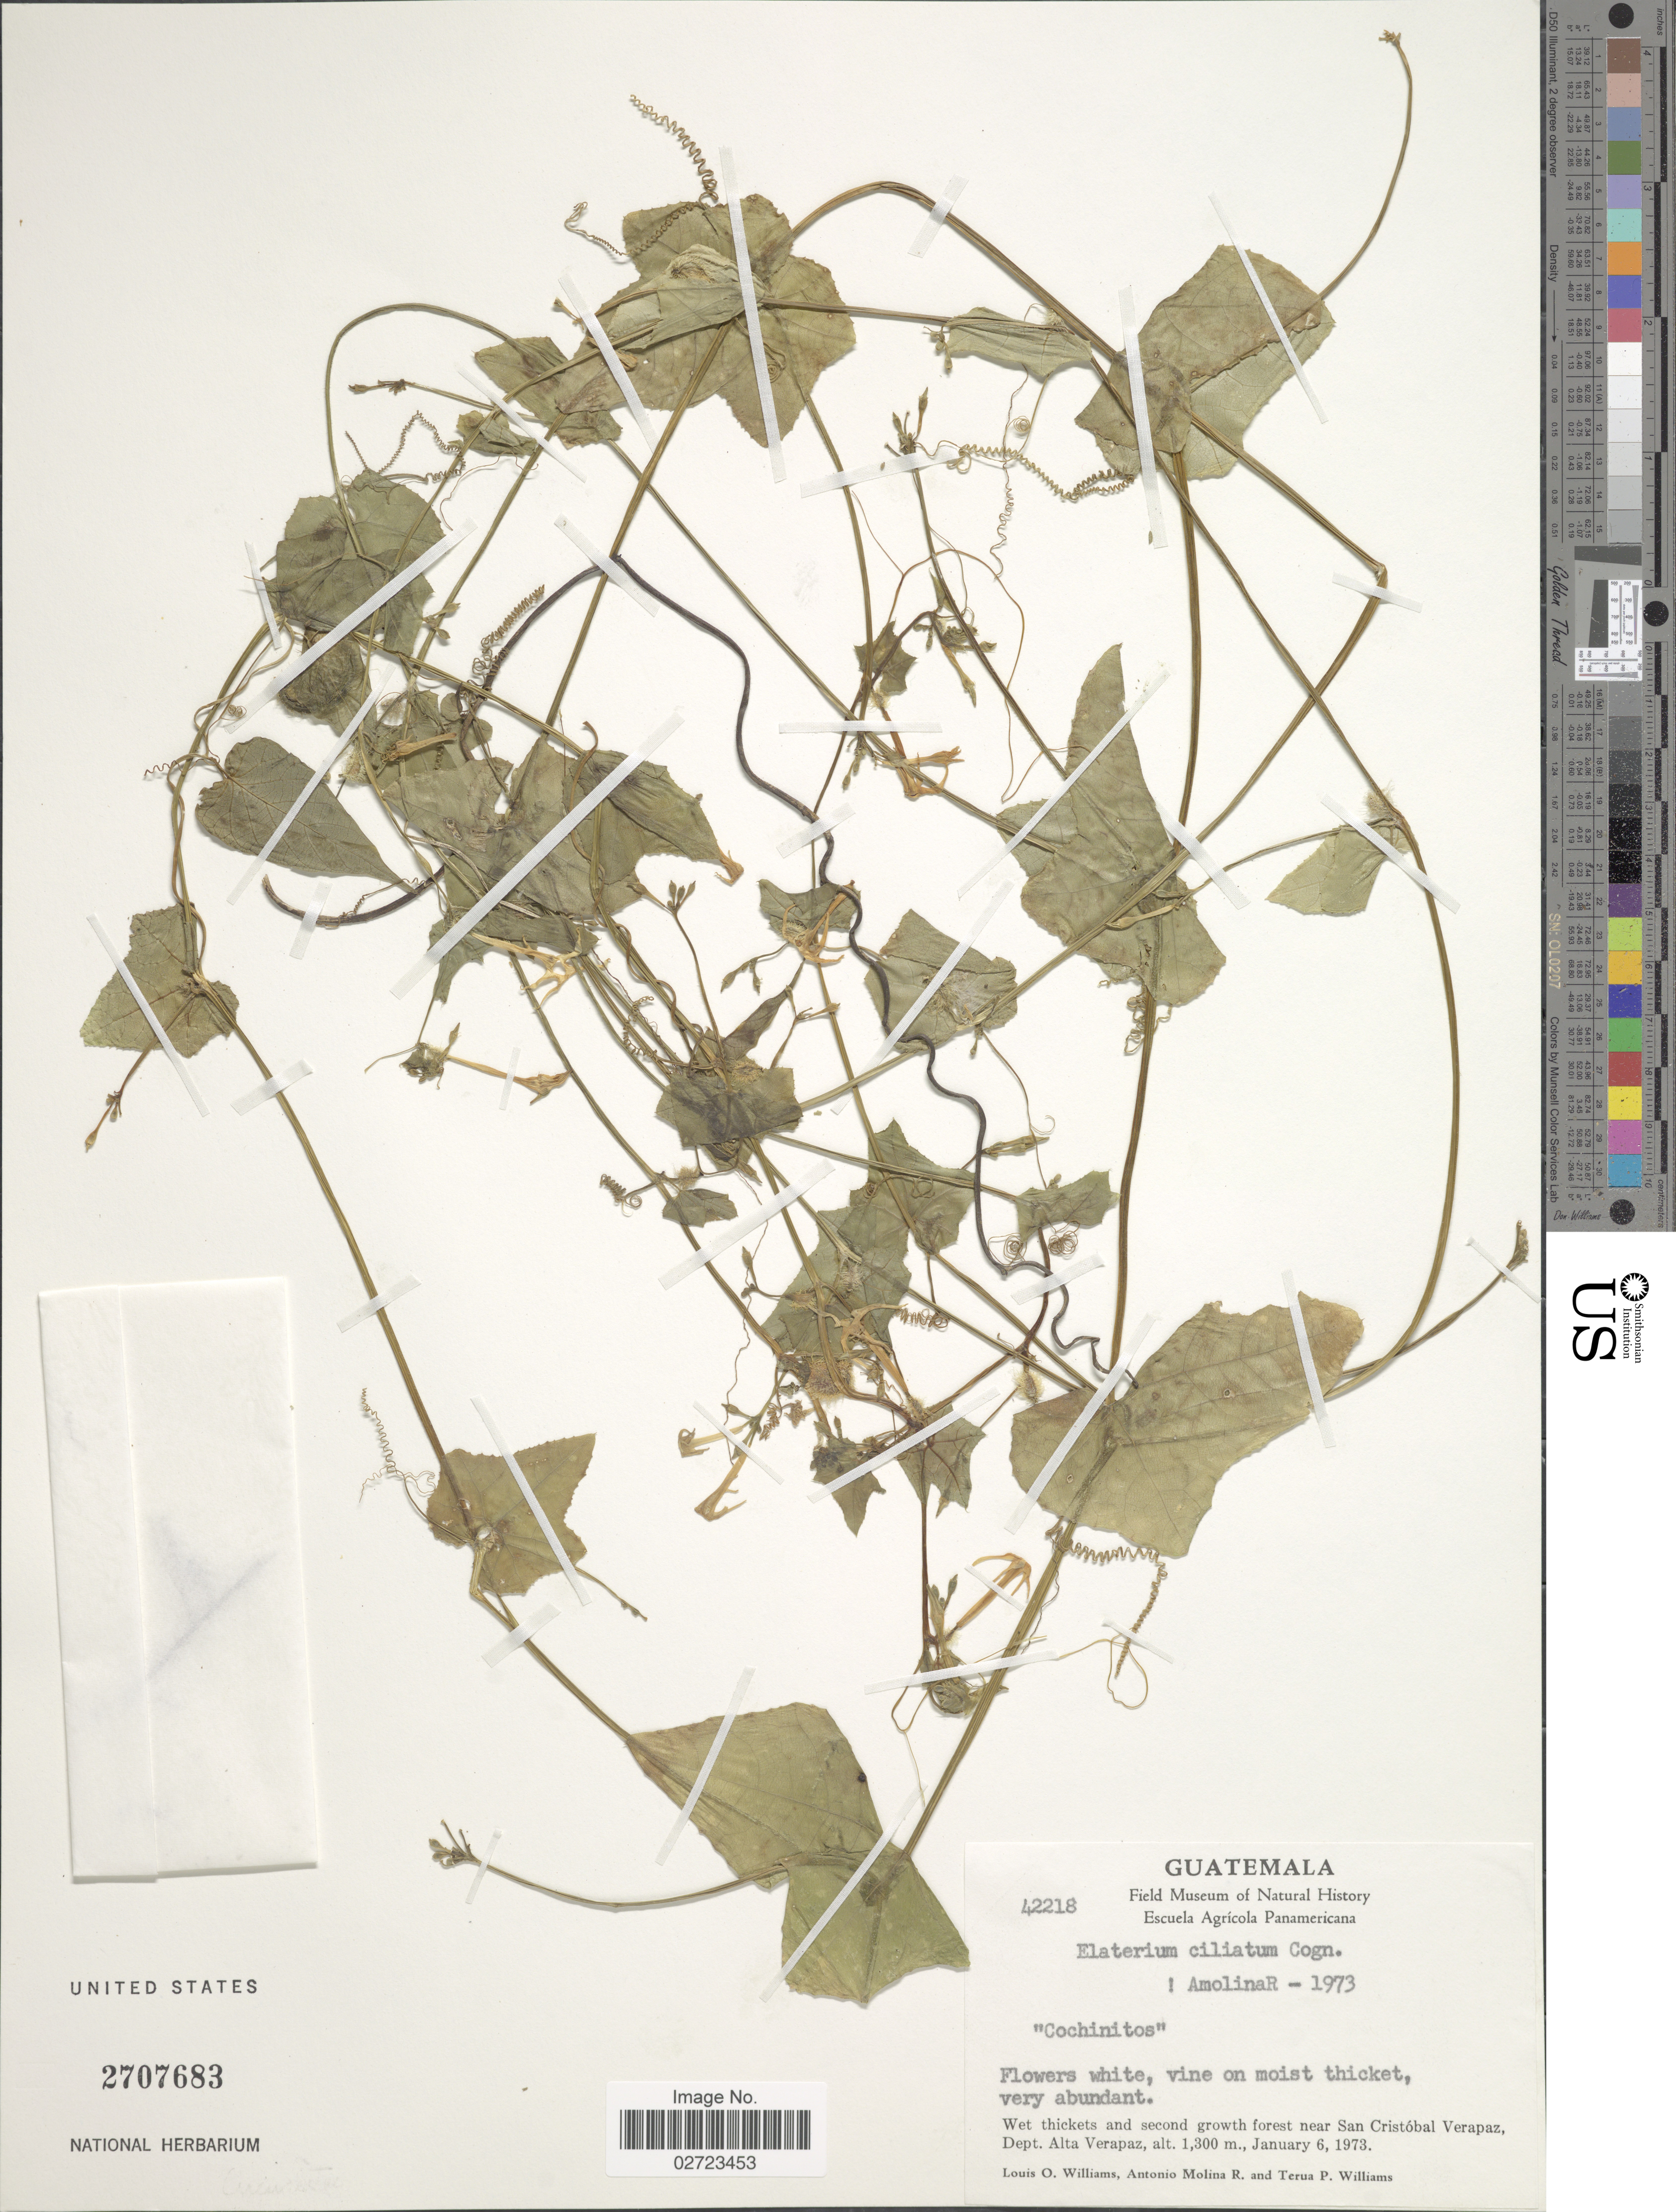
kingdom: Plantae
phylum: Tracheophyta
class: Magnoliopsida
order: Cucurbitales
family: Cucurbitaceae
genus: Cyclanthera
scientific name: Cyclanthera carthagenensis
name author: (Jacq.) H. Schaef. & S.S. Renner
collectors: L. O. Williams, A. Molina R. & T. P. Williams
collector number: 42218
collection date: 1973-01-06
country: Guatemala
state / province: Alta Verapaz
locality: Wet thickets and second growth forest near San Cristobal Verapaz.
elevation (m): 1300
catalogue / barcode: US 2707683